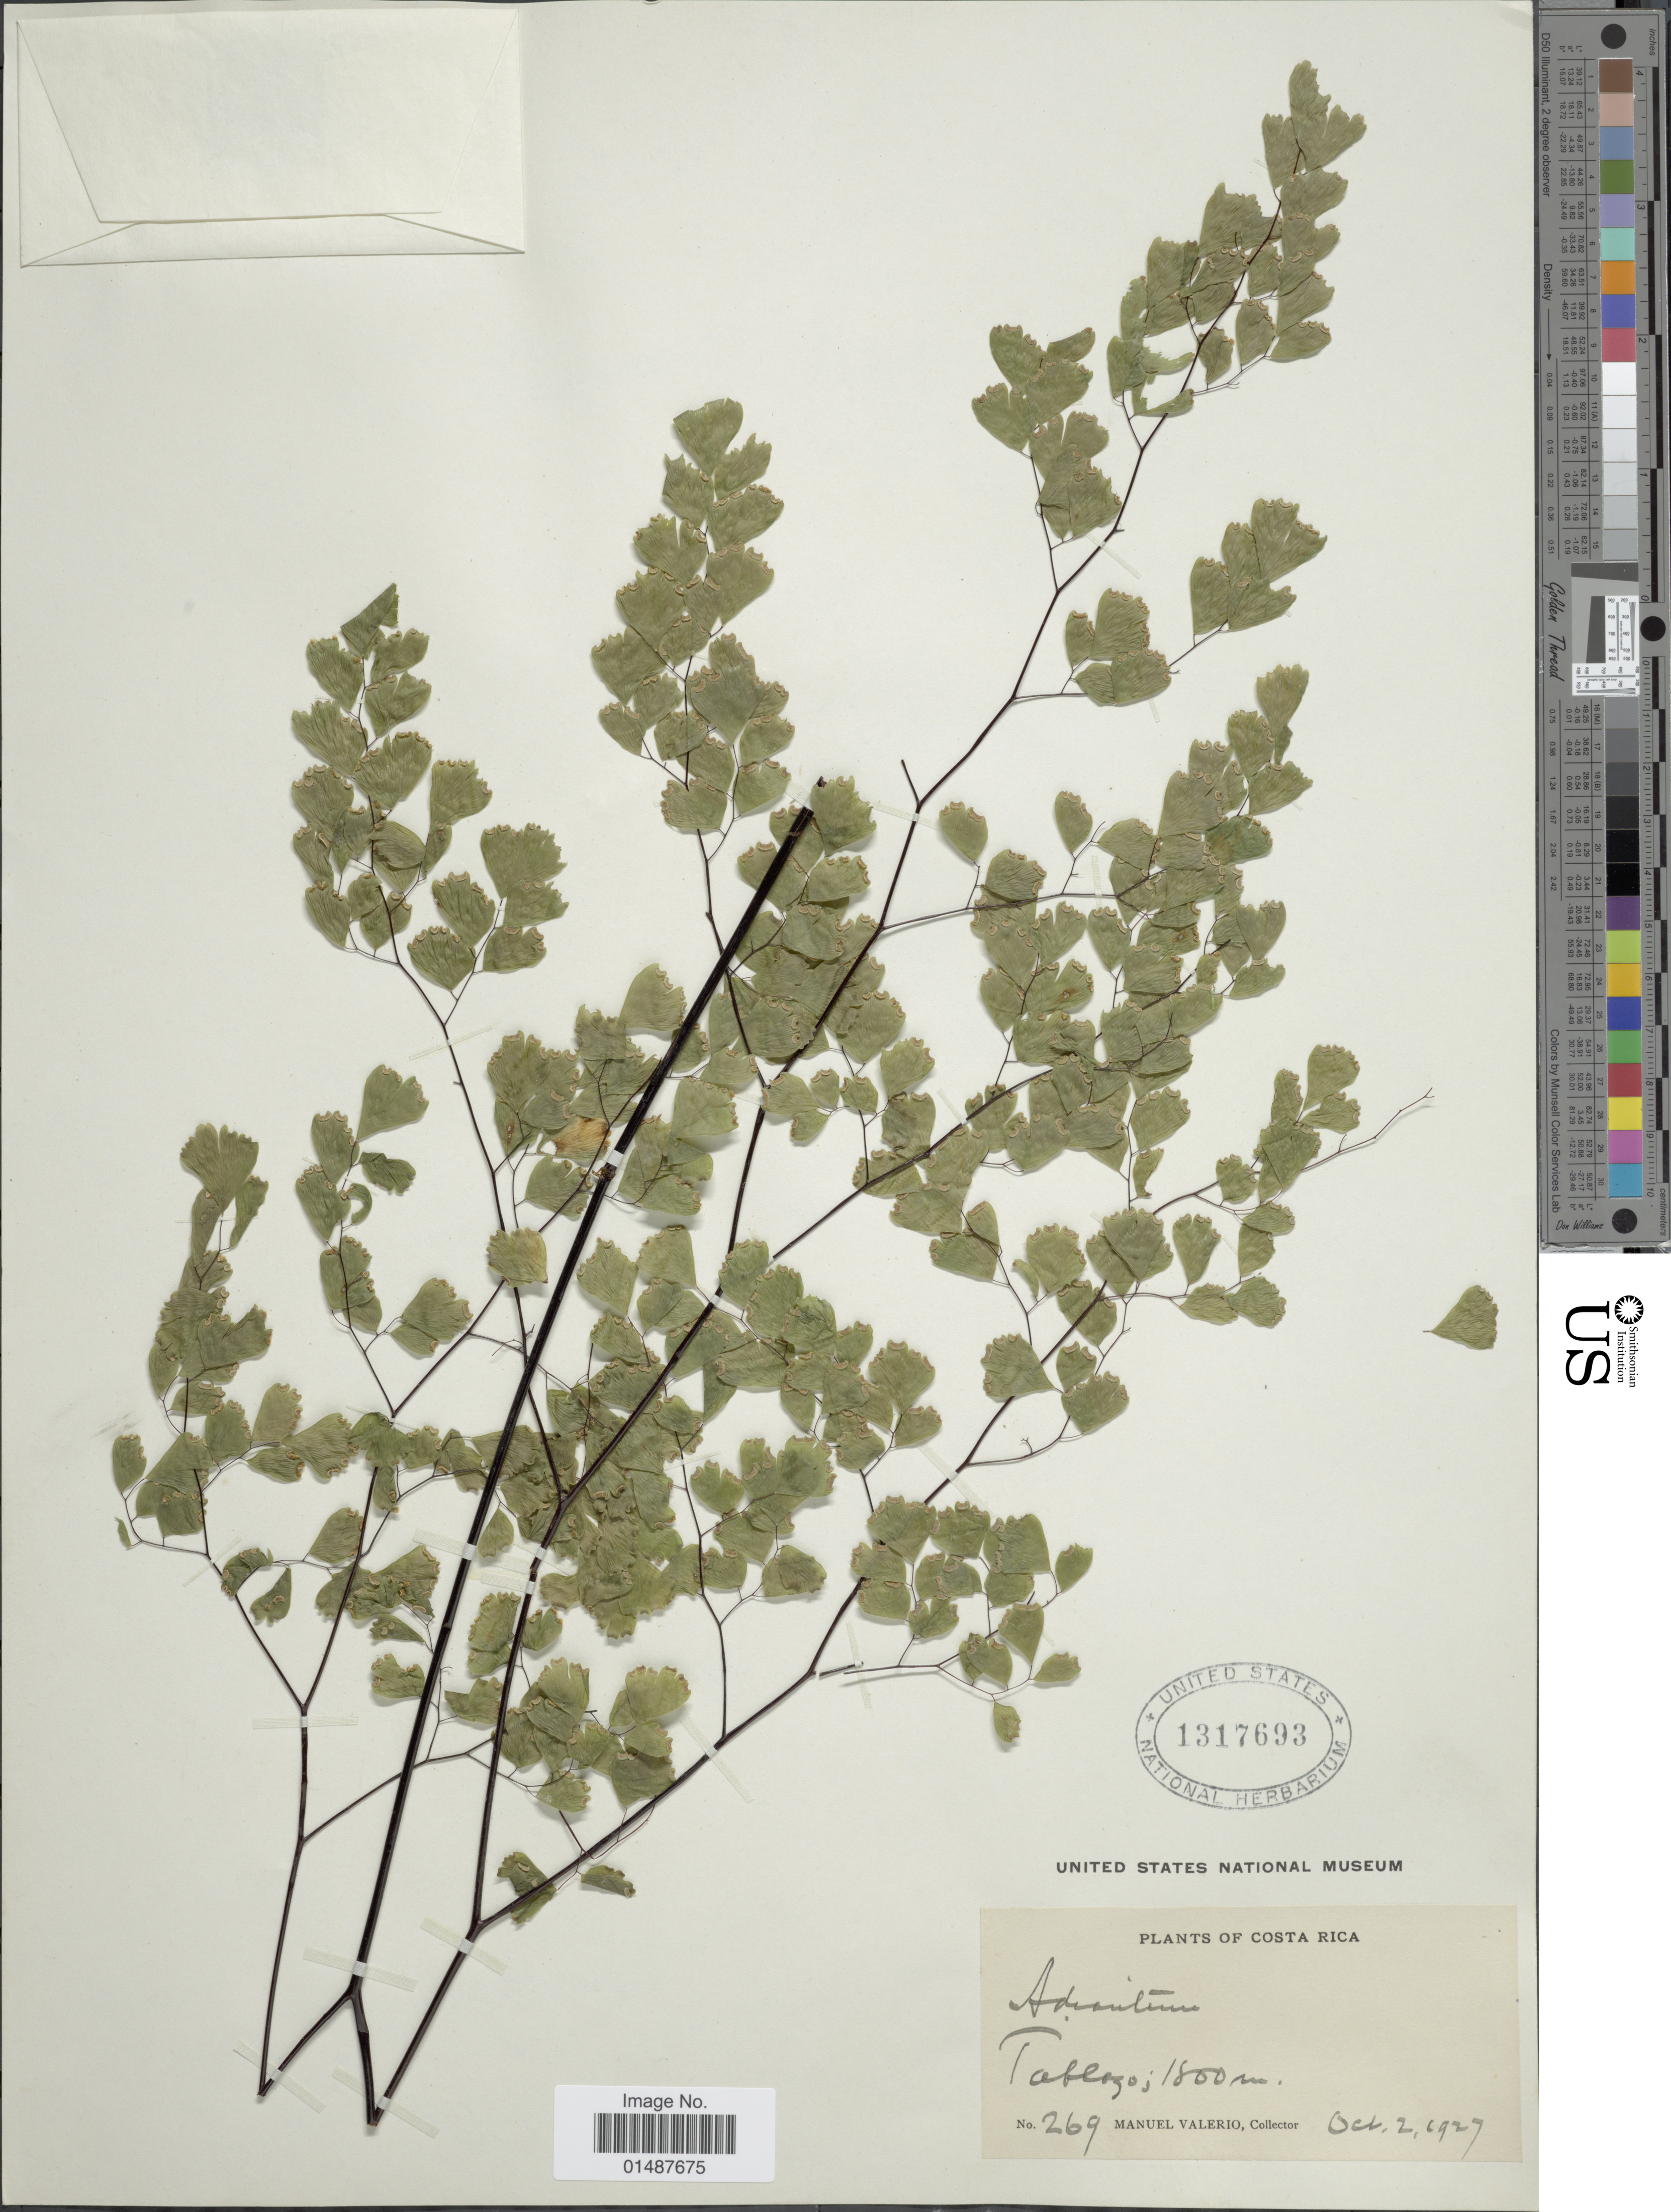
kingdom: Plantae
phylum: Tracheophyta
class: Polypodiopsida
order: Polypodiales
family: Pteridaceae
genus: Adiantum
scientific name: Adiantum andicola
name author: Liebm.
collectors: M. Valerio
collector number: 269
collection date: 1927-10-02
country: Costa Rica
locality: Tablazo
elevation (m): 1800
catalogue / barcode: US 1317693